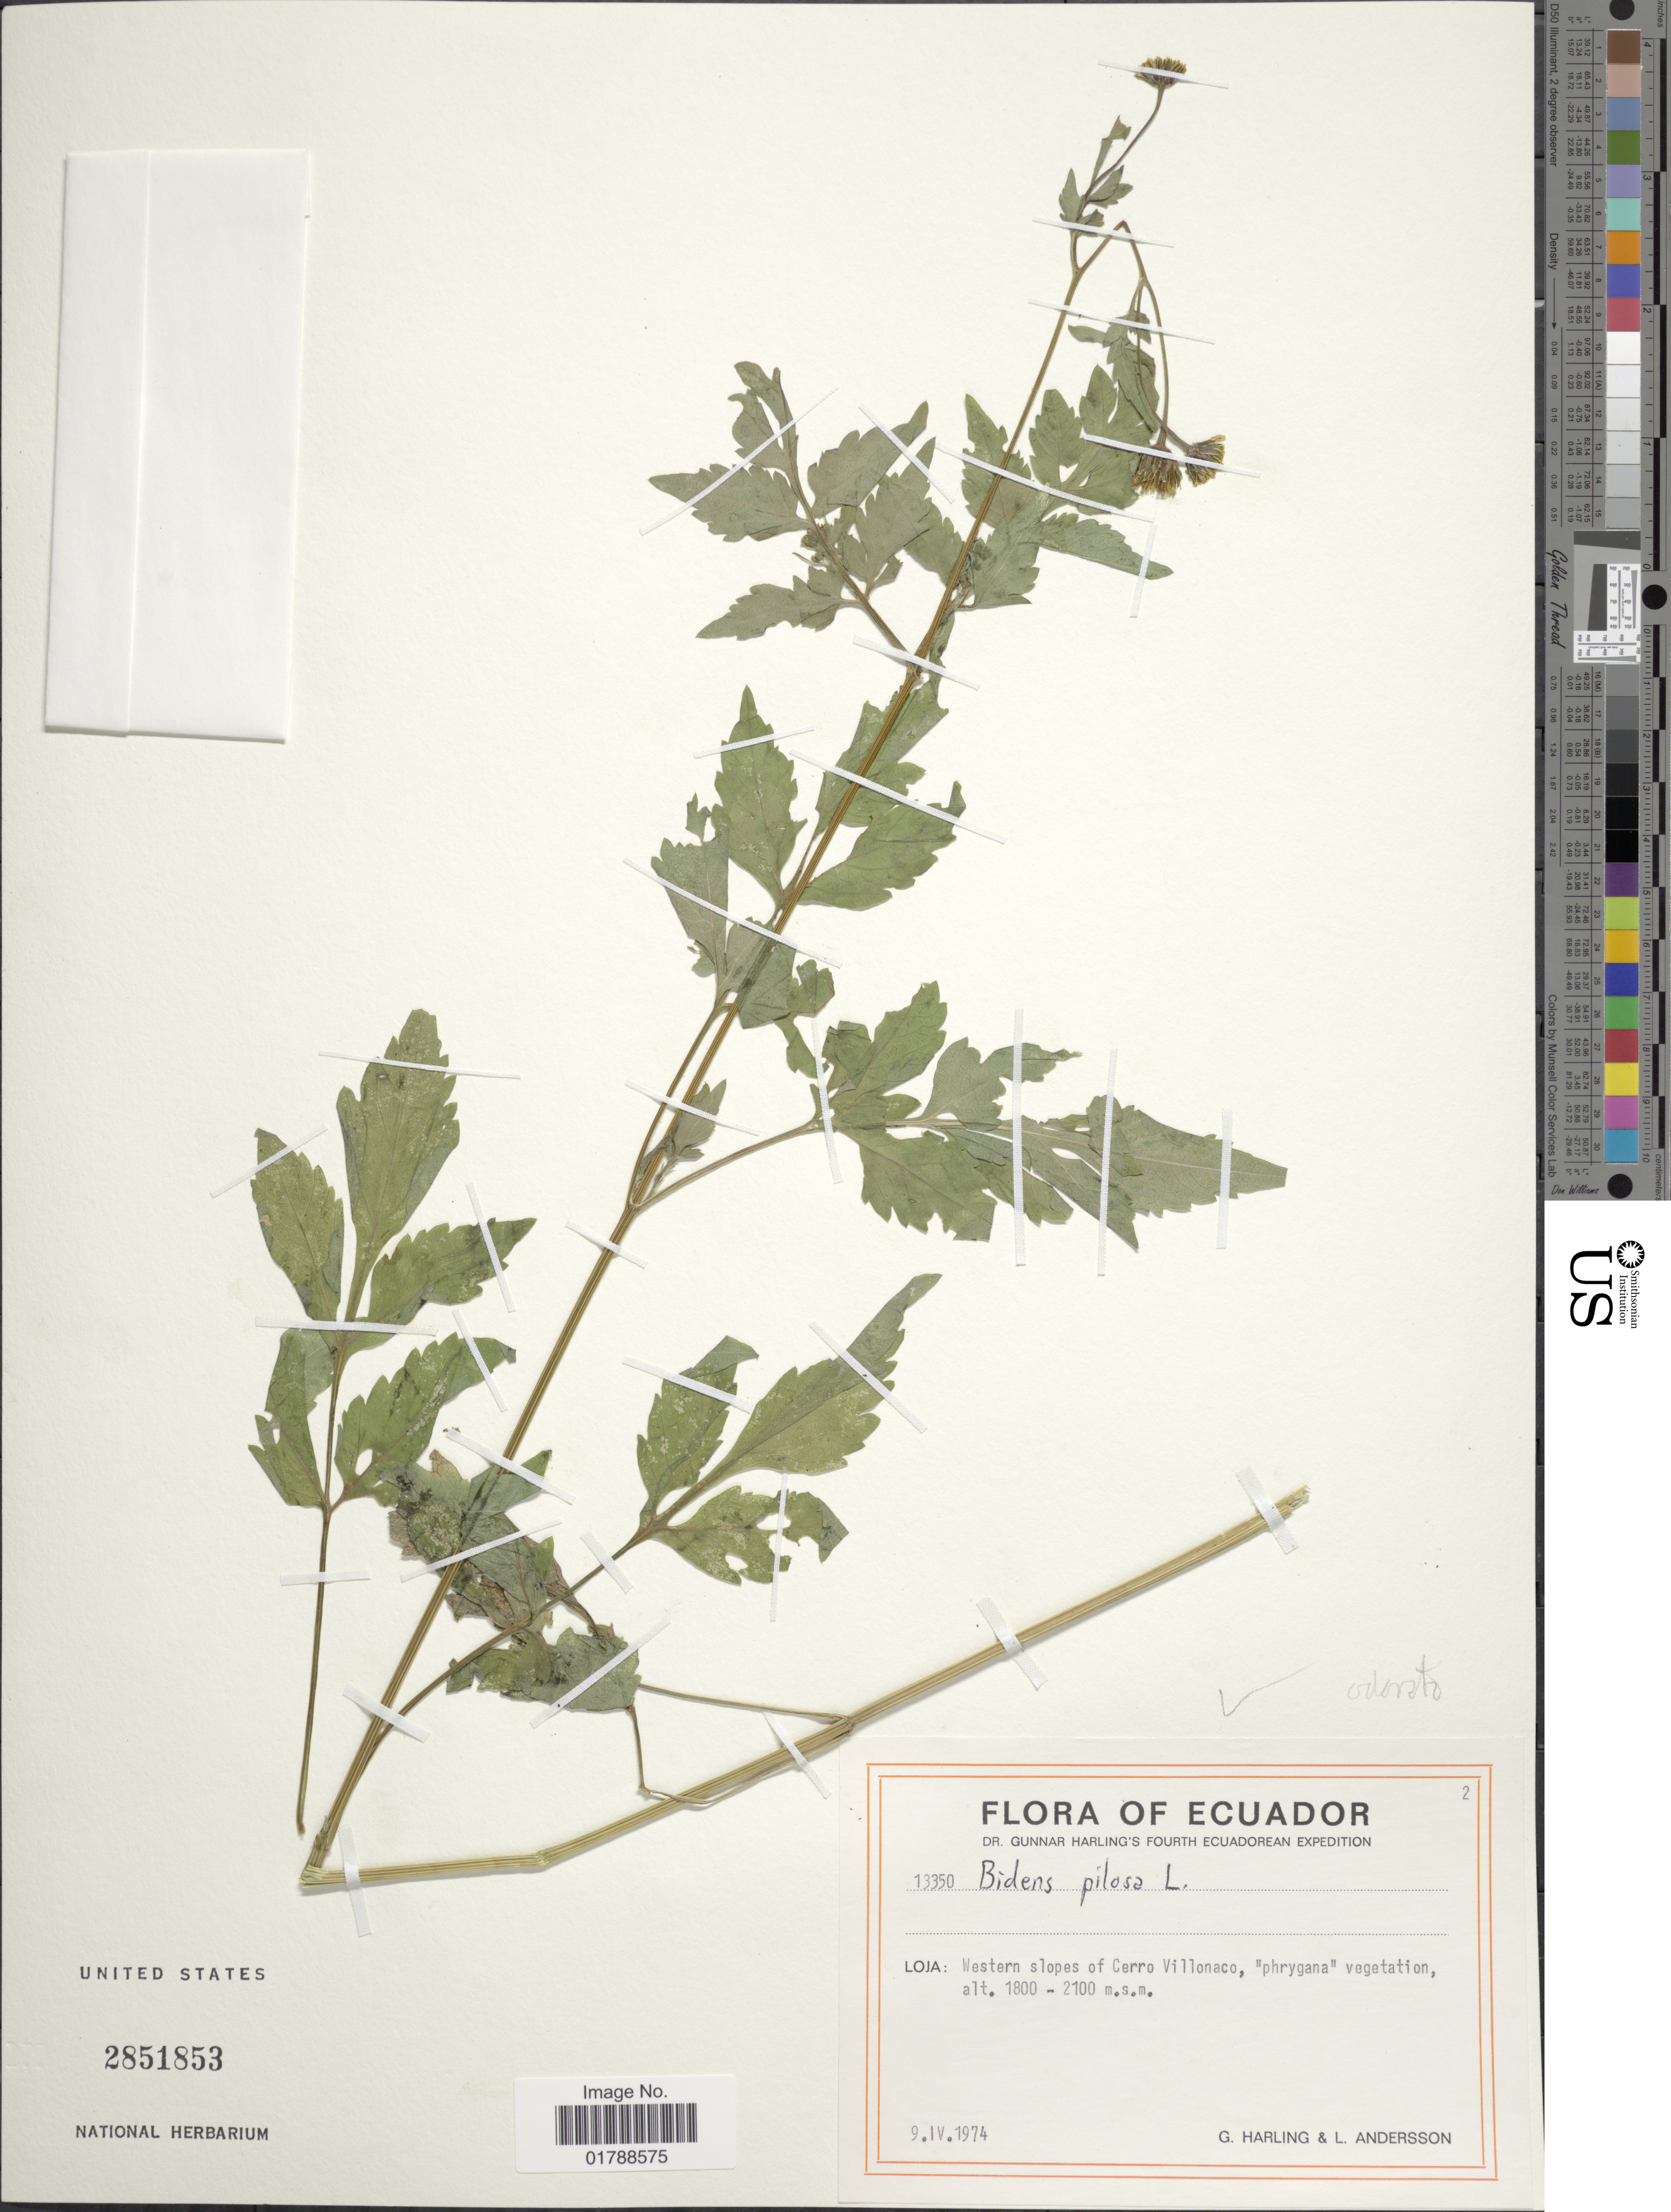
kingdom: Plantae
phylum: Tracheophyta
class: Magnoliopsida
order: Asterales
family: Asteraceae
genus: Bidens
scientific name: Bidens odorata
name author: Cav.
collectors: G. Harling & L. Andersson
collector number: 13350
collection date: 1974-04-09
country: Ecuador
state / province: Loja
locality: Western slopes of Cerro Villonaco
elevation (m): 1800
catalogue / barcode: US 2851853